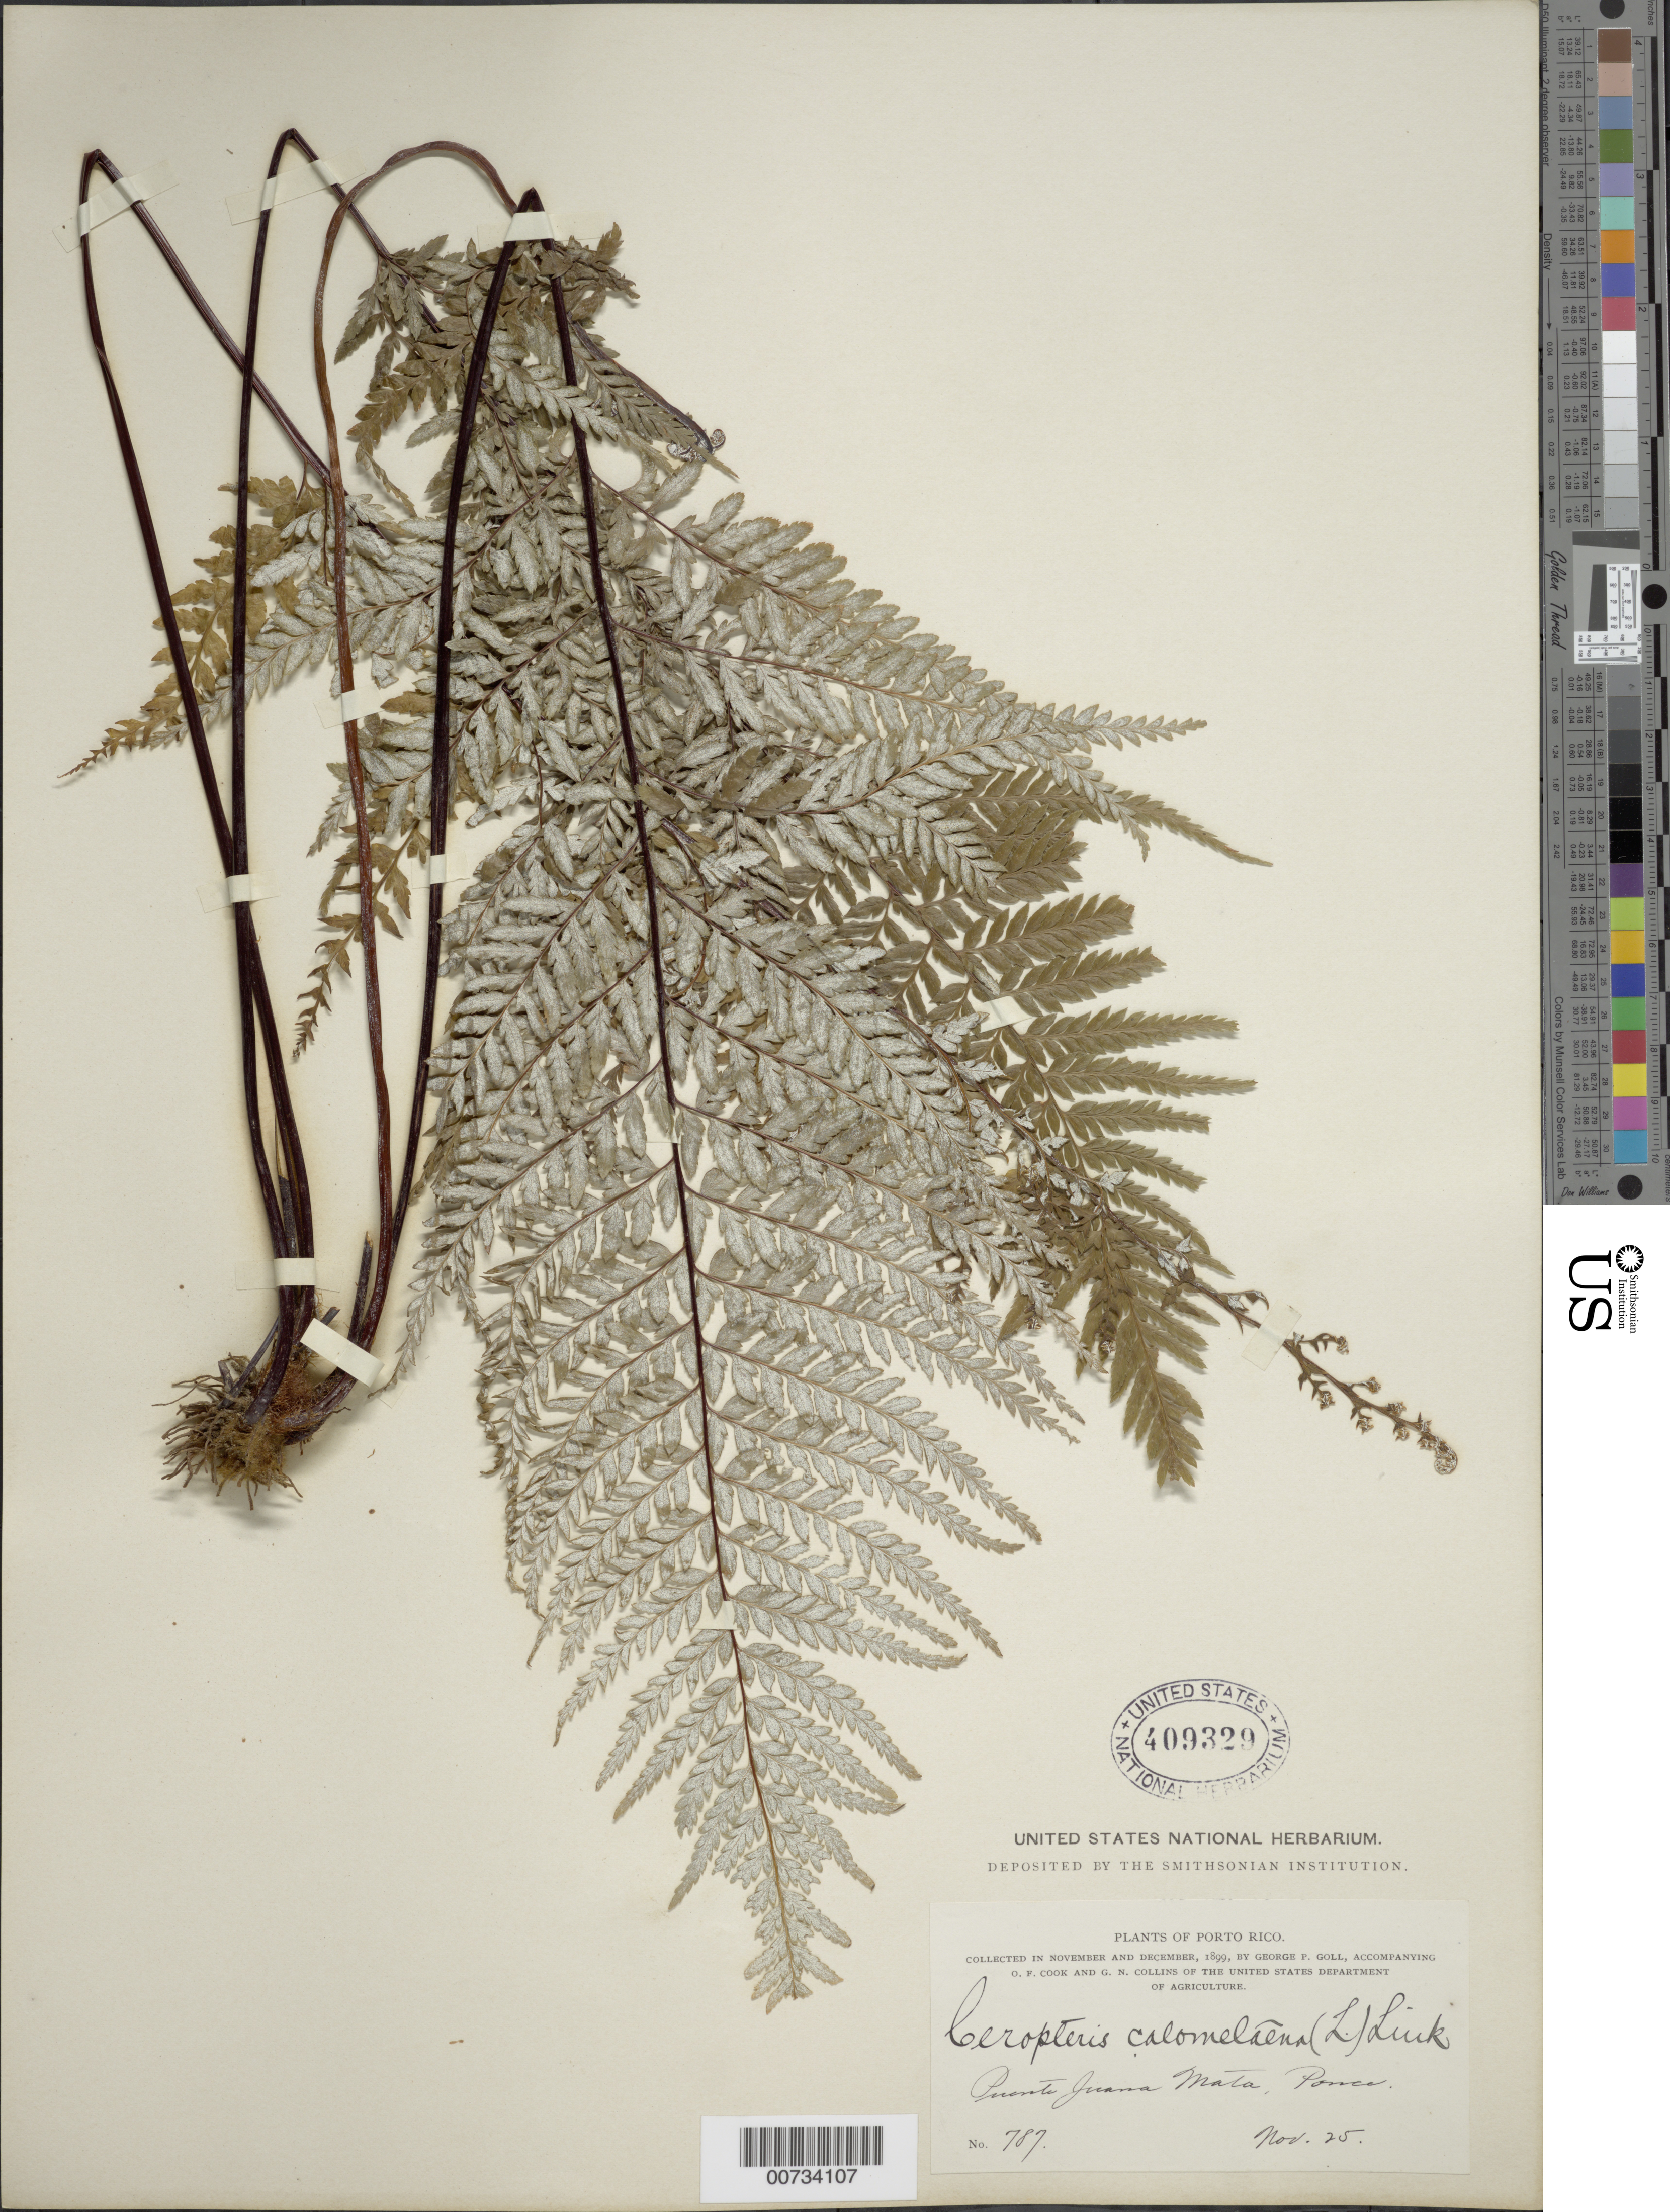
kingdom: Plantae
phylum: Tracheophyta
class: Polypodiopsida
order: Polypodiales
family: Pteridaceae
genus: Pityrogramma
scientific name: Pityrogramma calomelanos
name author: (L.) Link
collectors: G. Goll, O. F. Cook & G. N. Collins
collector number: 787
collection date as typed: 25 Nov 1899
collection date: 1899-11-25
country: Puerto Rico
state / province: Ponce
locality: Puente Juana Mata, Ponce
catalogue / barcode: US 409329